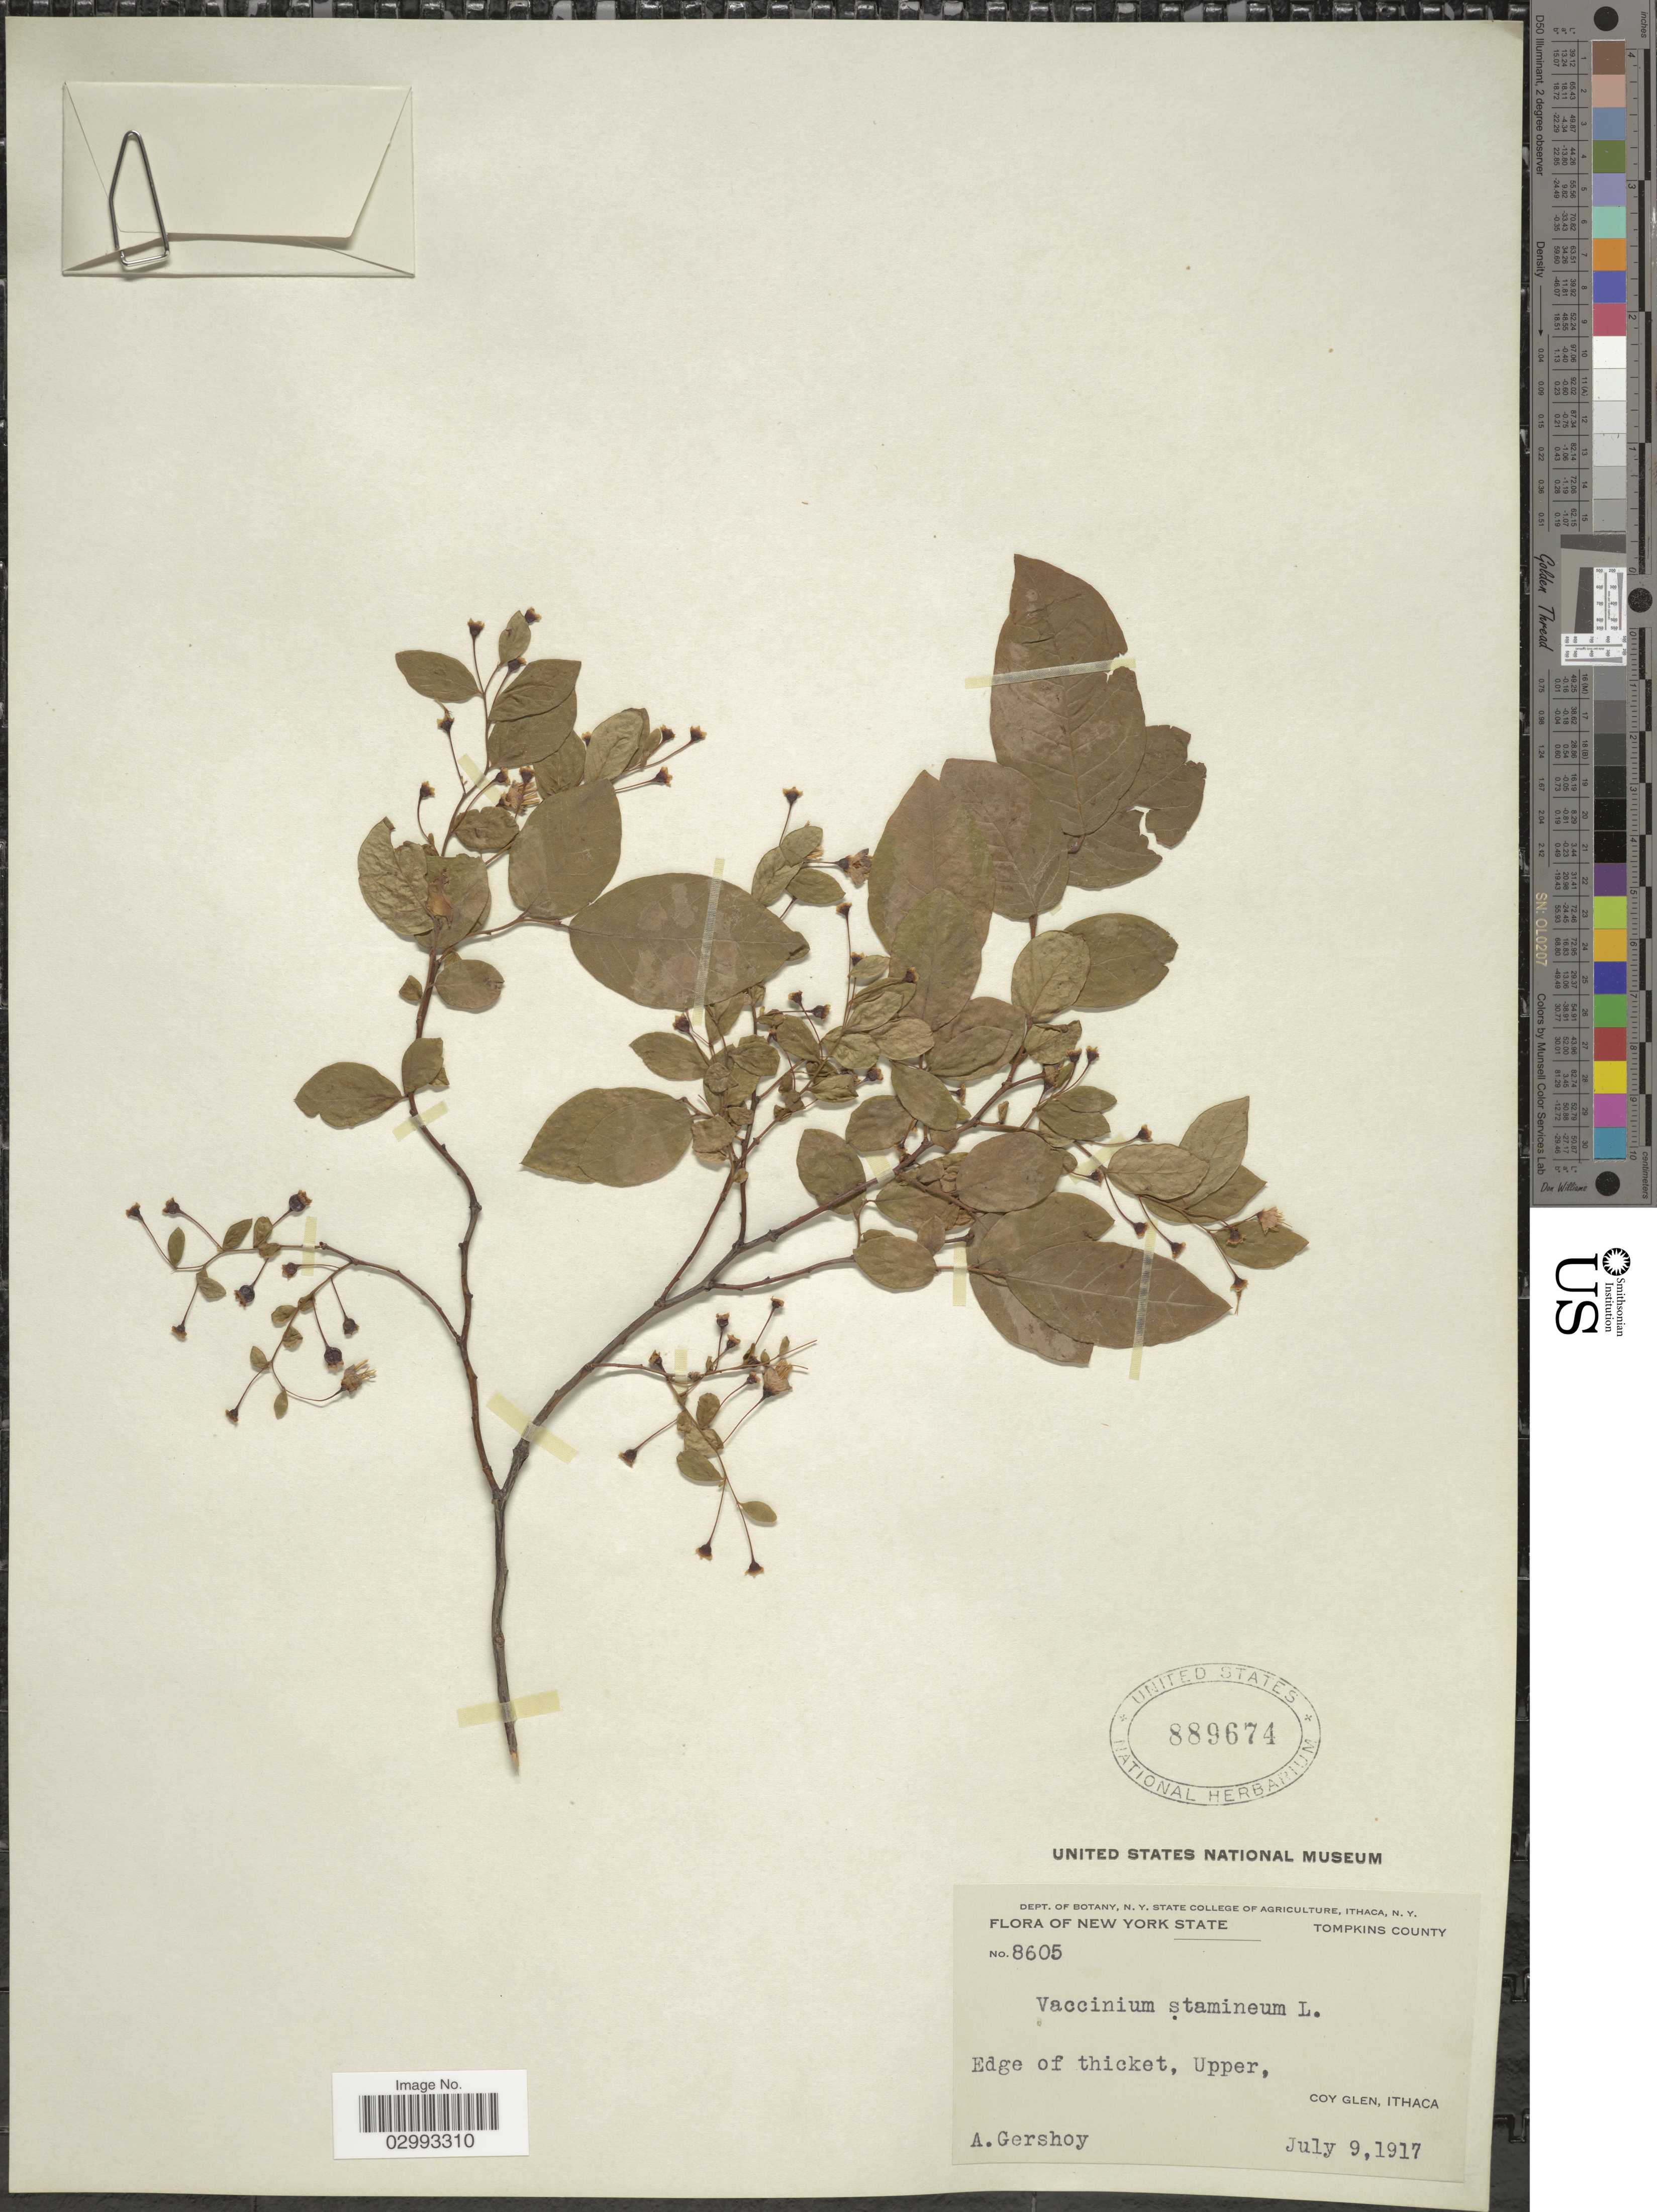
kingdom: Plantae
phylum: Tracheophyta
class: Magnoliopsida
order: Ericales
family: Ericaceae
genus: Polycodium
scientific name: Polycodium stamineum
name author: (L.) Greene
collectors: A. Gershoy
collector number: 8605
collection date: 1917-07-09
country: United States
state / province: New York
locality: Tompkins County. Edge of thicket, Upper, Coy Glen, Ithaca.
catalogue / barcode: US 889674